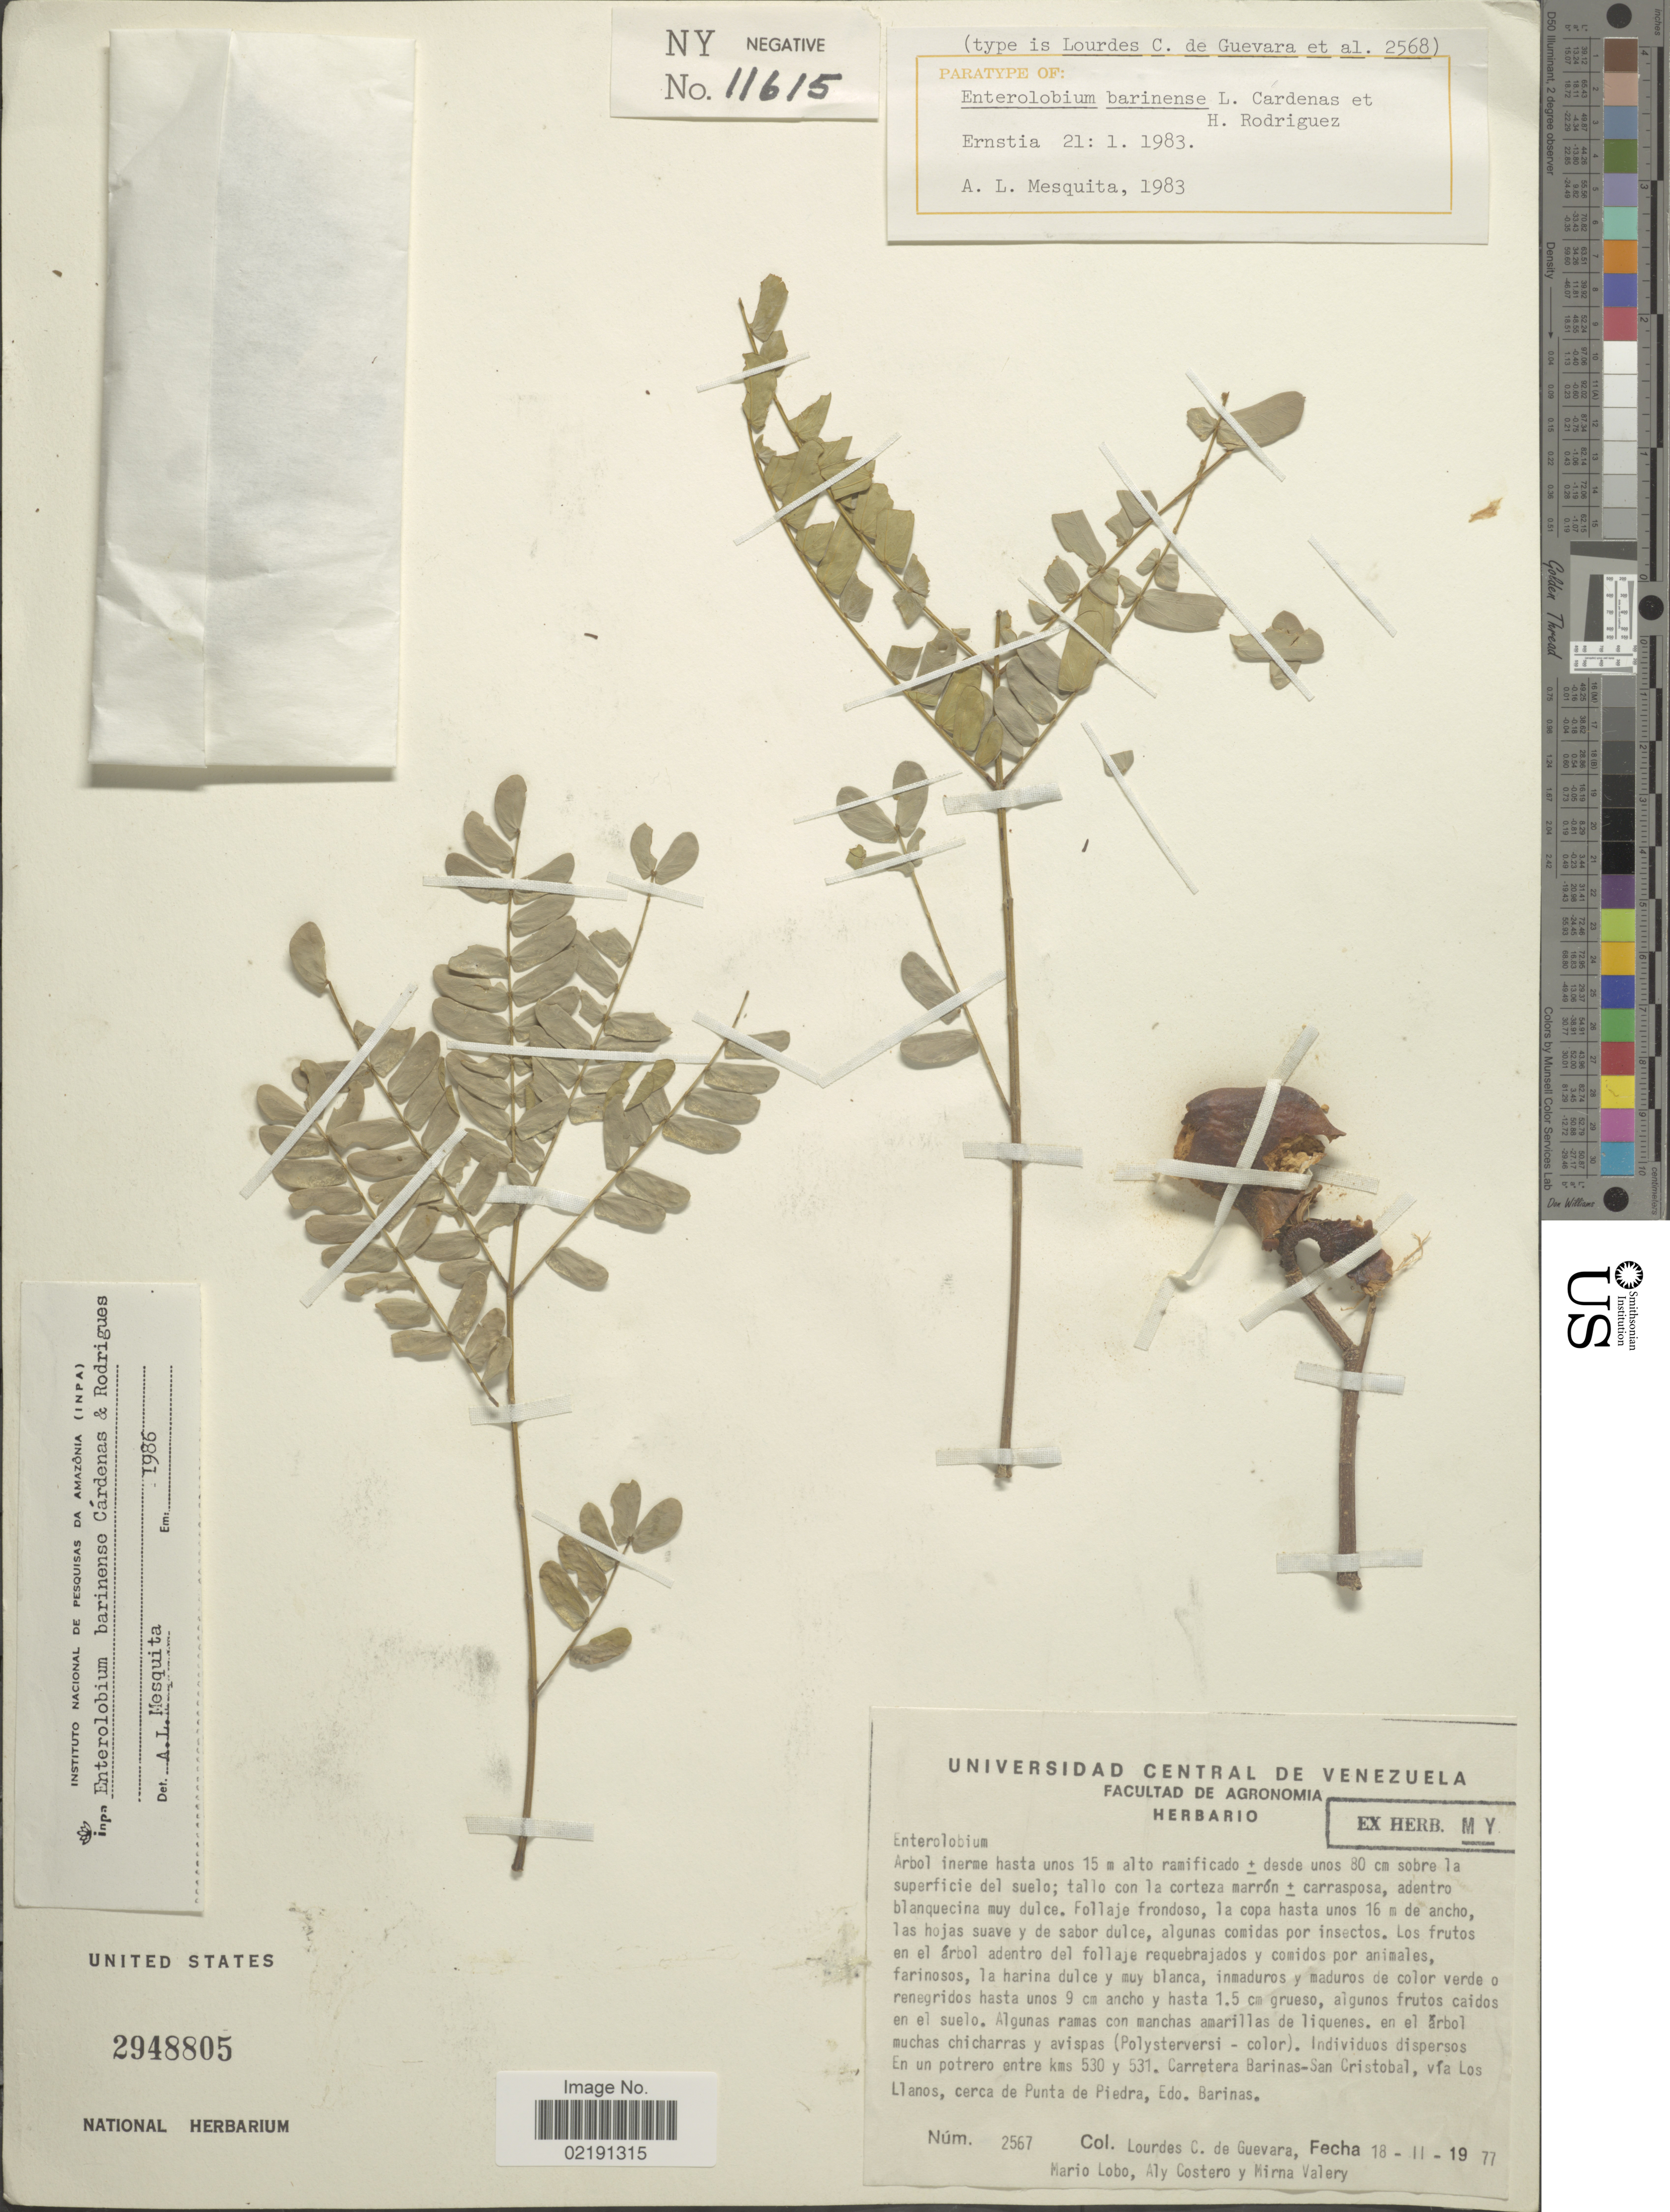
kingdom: Plantae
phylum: Tracheophyta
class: Magnoliopsida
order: Fabales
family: Fabaceae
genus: Enterolobium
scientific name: Enterolobium barinense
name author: L. Cárdenas & Rodr.-Carr.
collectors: L. De Guevara, M. Lobo, A. Costero & M. Valery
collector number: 2567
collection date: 1977-02-18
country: Venezuela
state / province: Barinas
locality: En un potrero entre kms 530 y 531. Carretera Barinas-San Cristobal, vía Los Llanos, cerca de Punta de Piedra, Edo. Barinas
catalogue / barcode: US 2948805